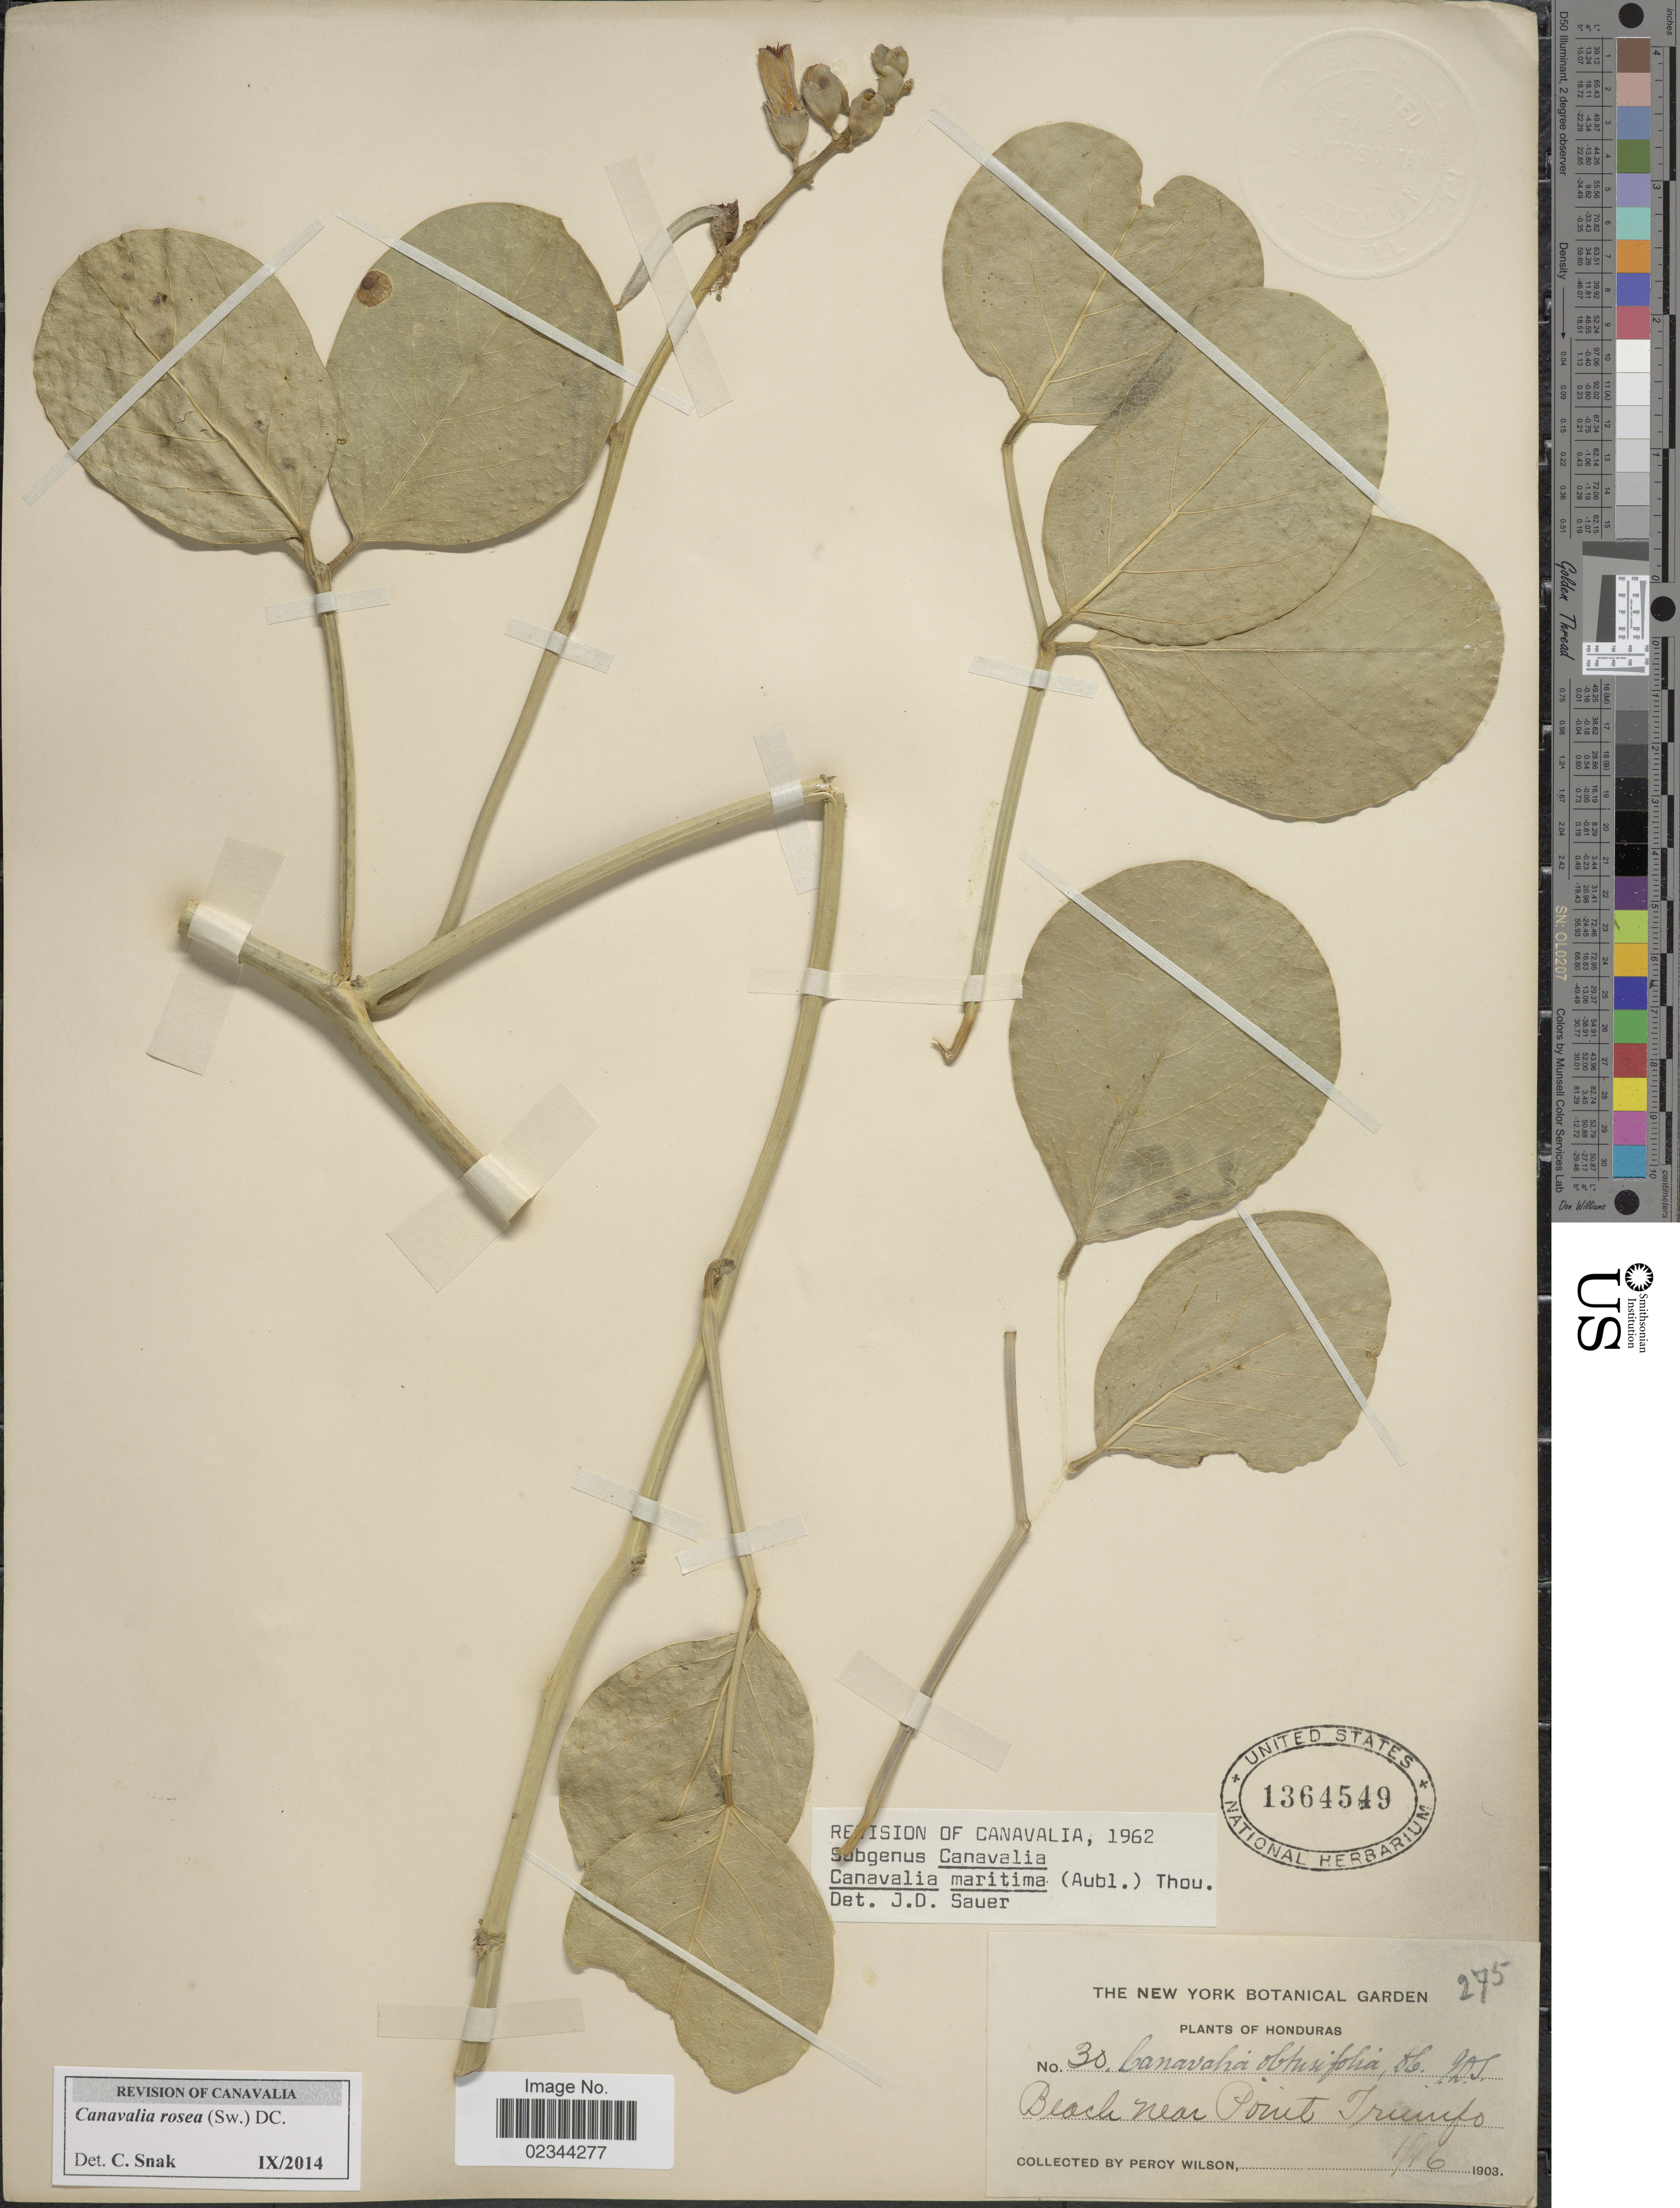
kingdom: Plantae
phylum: Tracheophyta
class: Magnoliopsida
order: Fabales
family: Fabaceae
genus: Canavalia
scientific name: Canavalia rosea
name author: (Sw.) DC.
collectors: P. Wilson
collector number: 30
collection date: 1903-01-16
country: Honduras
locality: Beach near Point Triunfo.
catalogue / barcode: US 1364549